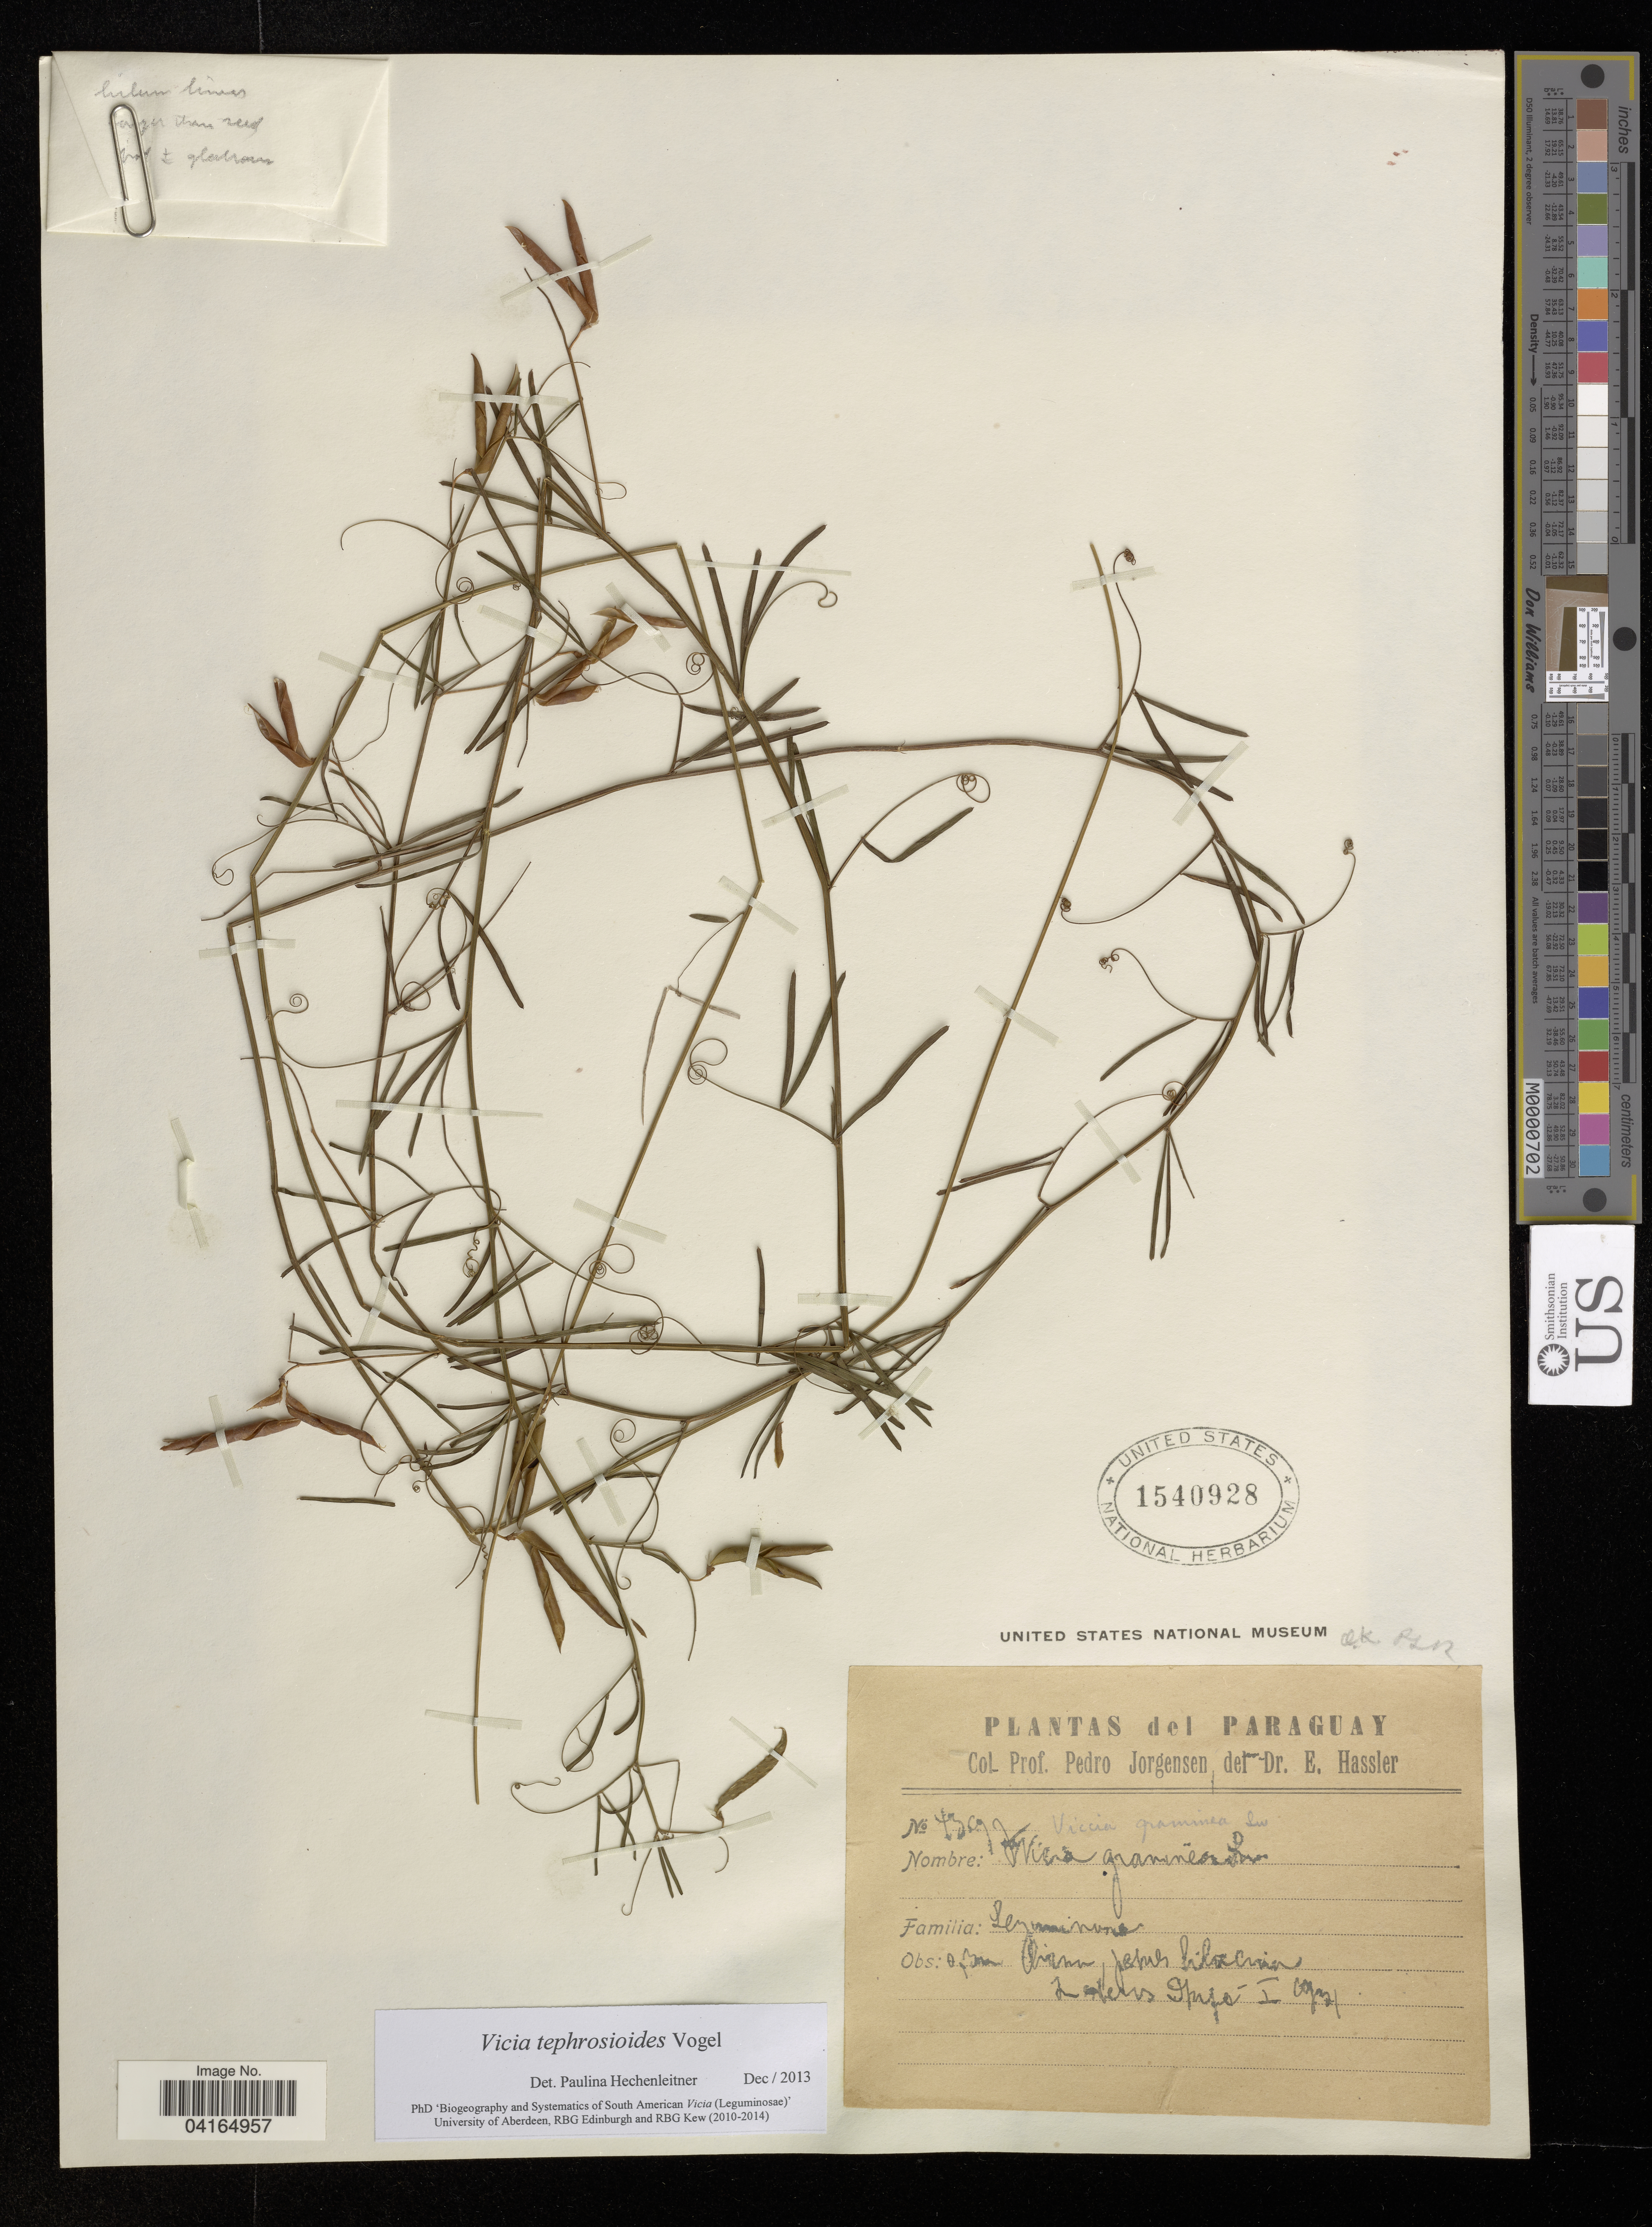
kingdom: Plantae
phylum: Tracheophyta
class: Magnoliopsida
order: Fabales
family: Fabaceae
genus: Vicia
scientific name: Vicia tephrosioides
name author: Vogel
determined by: Hechenleitner, Paulina, RBG Edinburgh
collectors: P. Jorgensen & E. Hassler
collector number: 4309*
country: Paraguay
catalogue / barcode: US 1540928